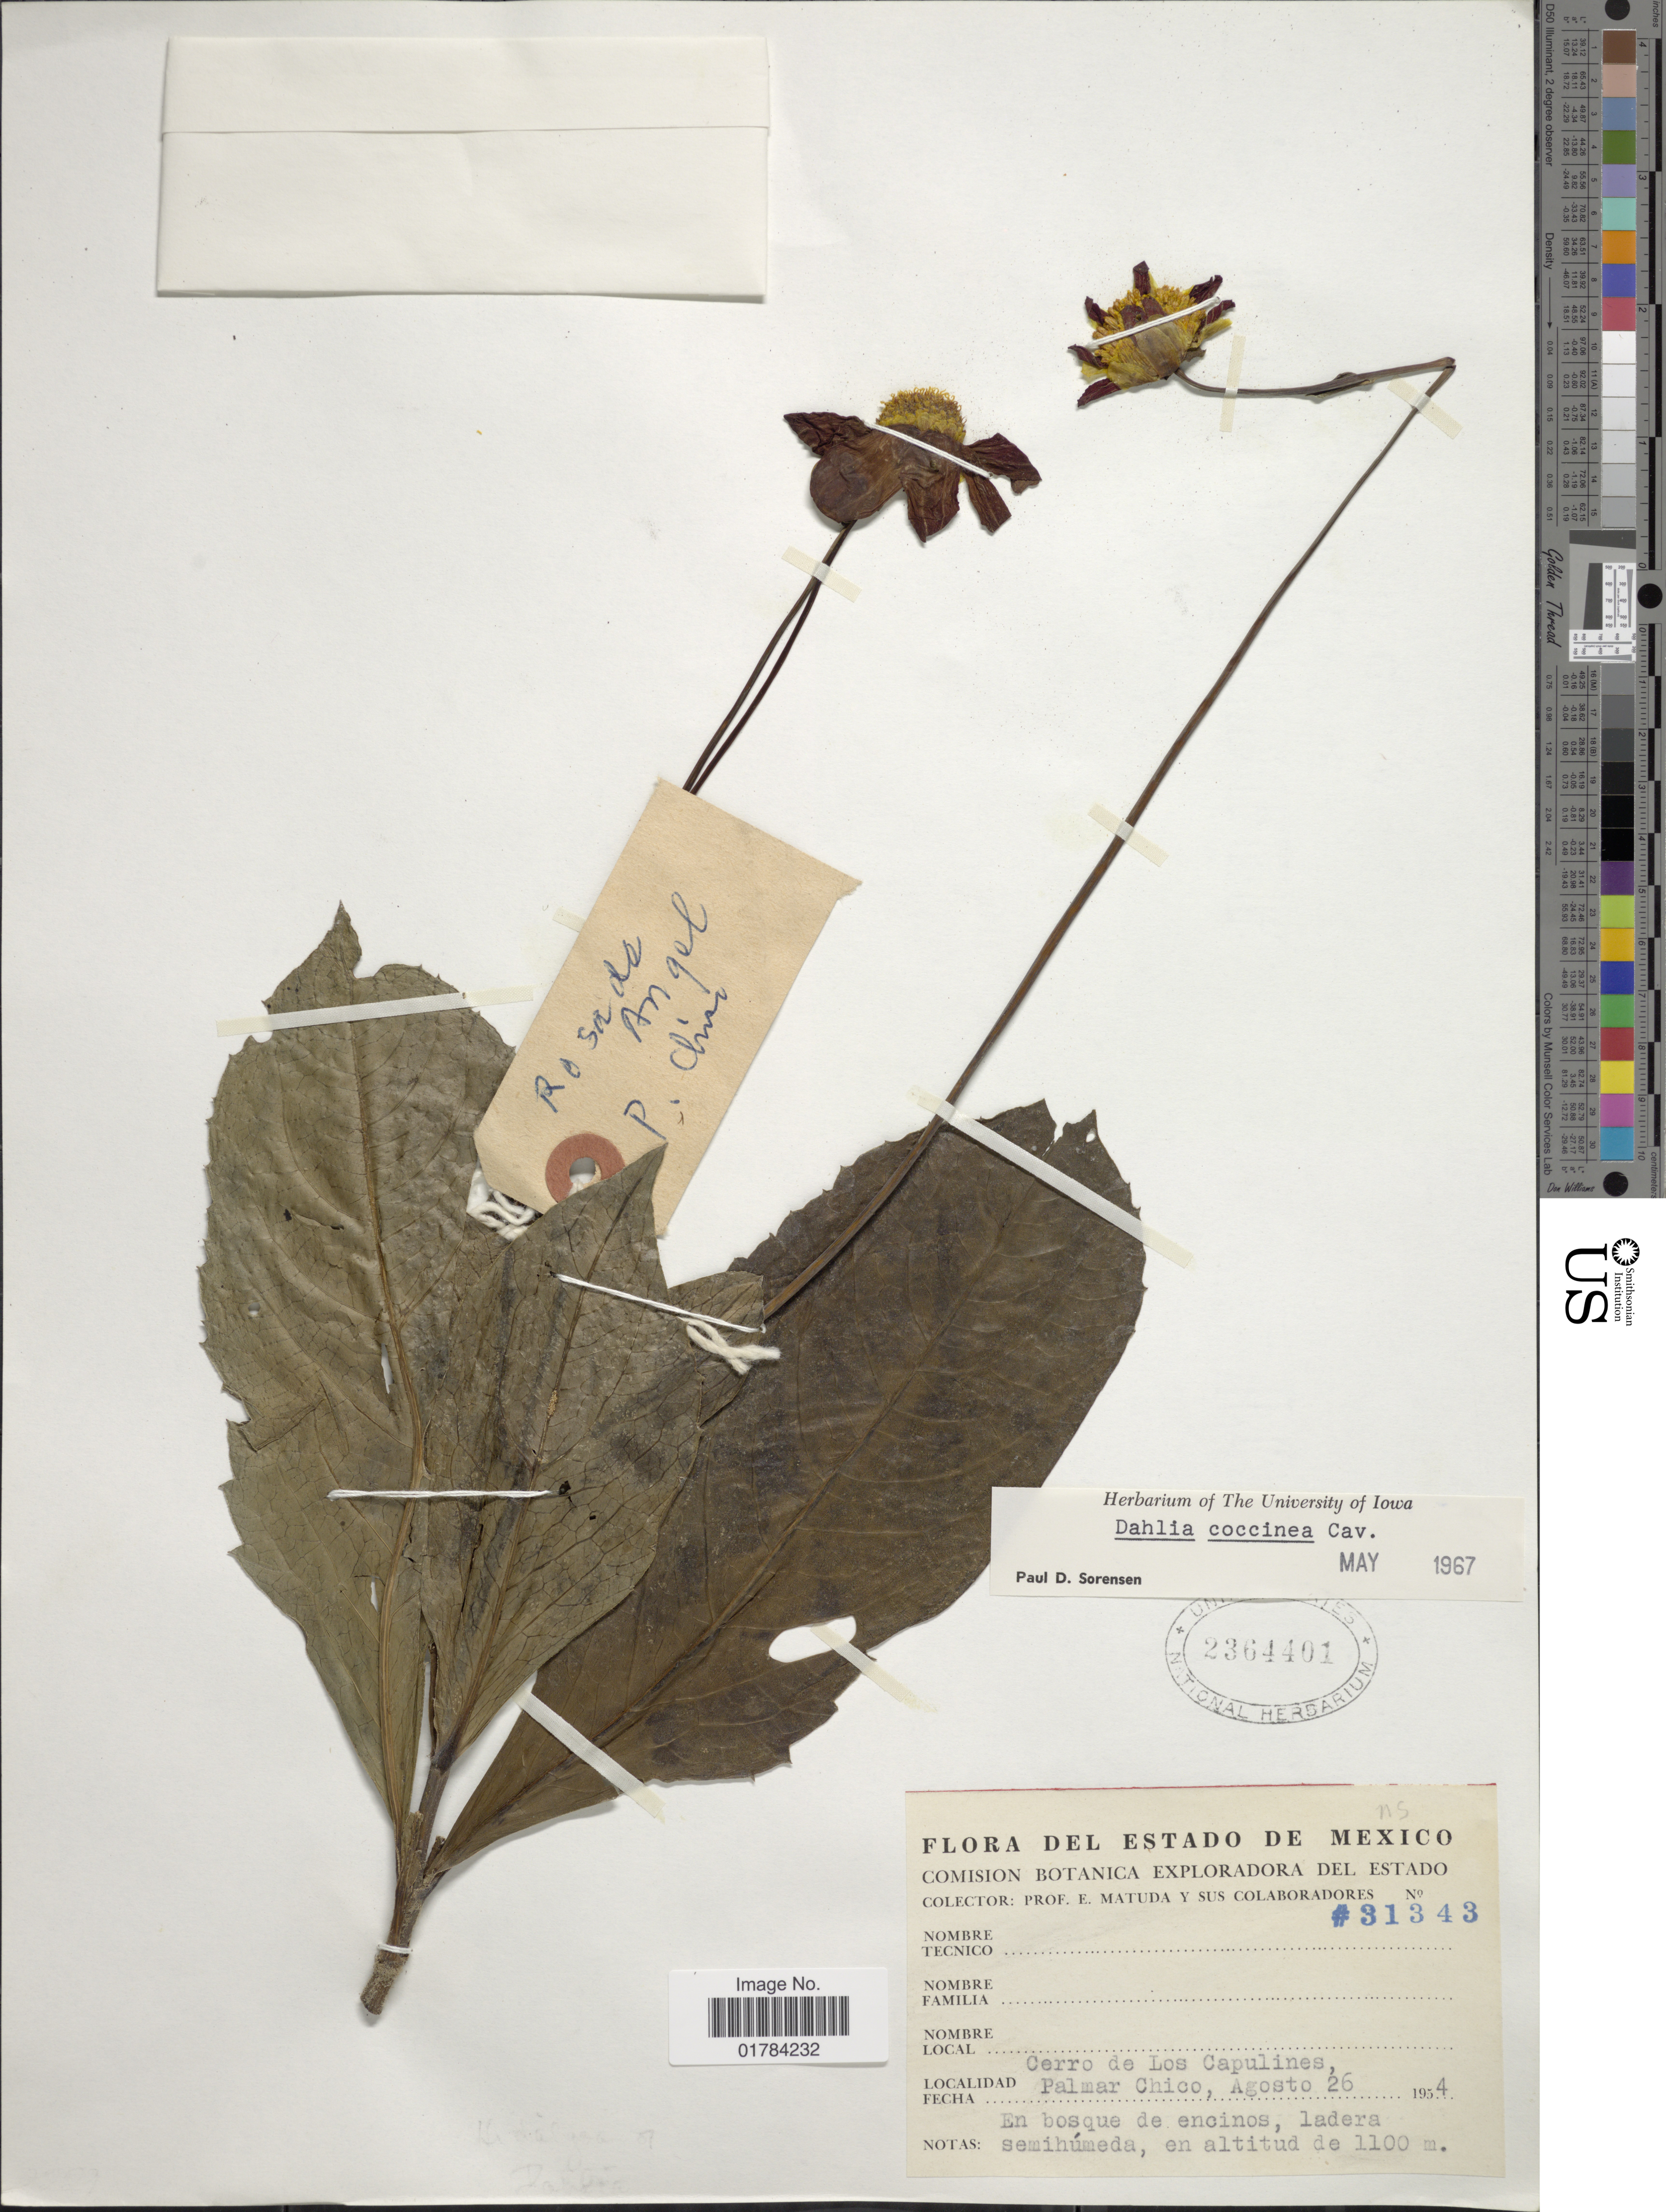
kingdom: Plantae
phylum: Tracheophyta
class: Magnoliopsida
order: Asterales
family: Asteraceae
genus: Dahlia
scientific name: Dahlia coccinea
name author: Cav.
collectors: E. Matuda & et al.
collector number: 31343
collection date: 1954-08-26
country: Mexico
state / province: México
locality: Cerro de los Capulines, Palmar Chico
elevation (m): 1100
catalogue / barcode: US 2364401